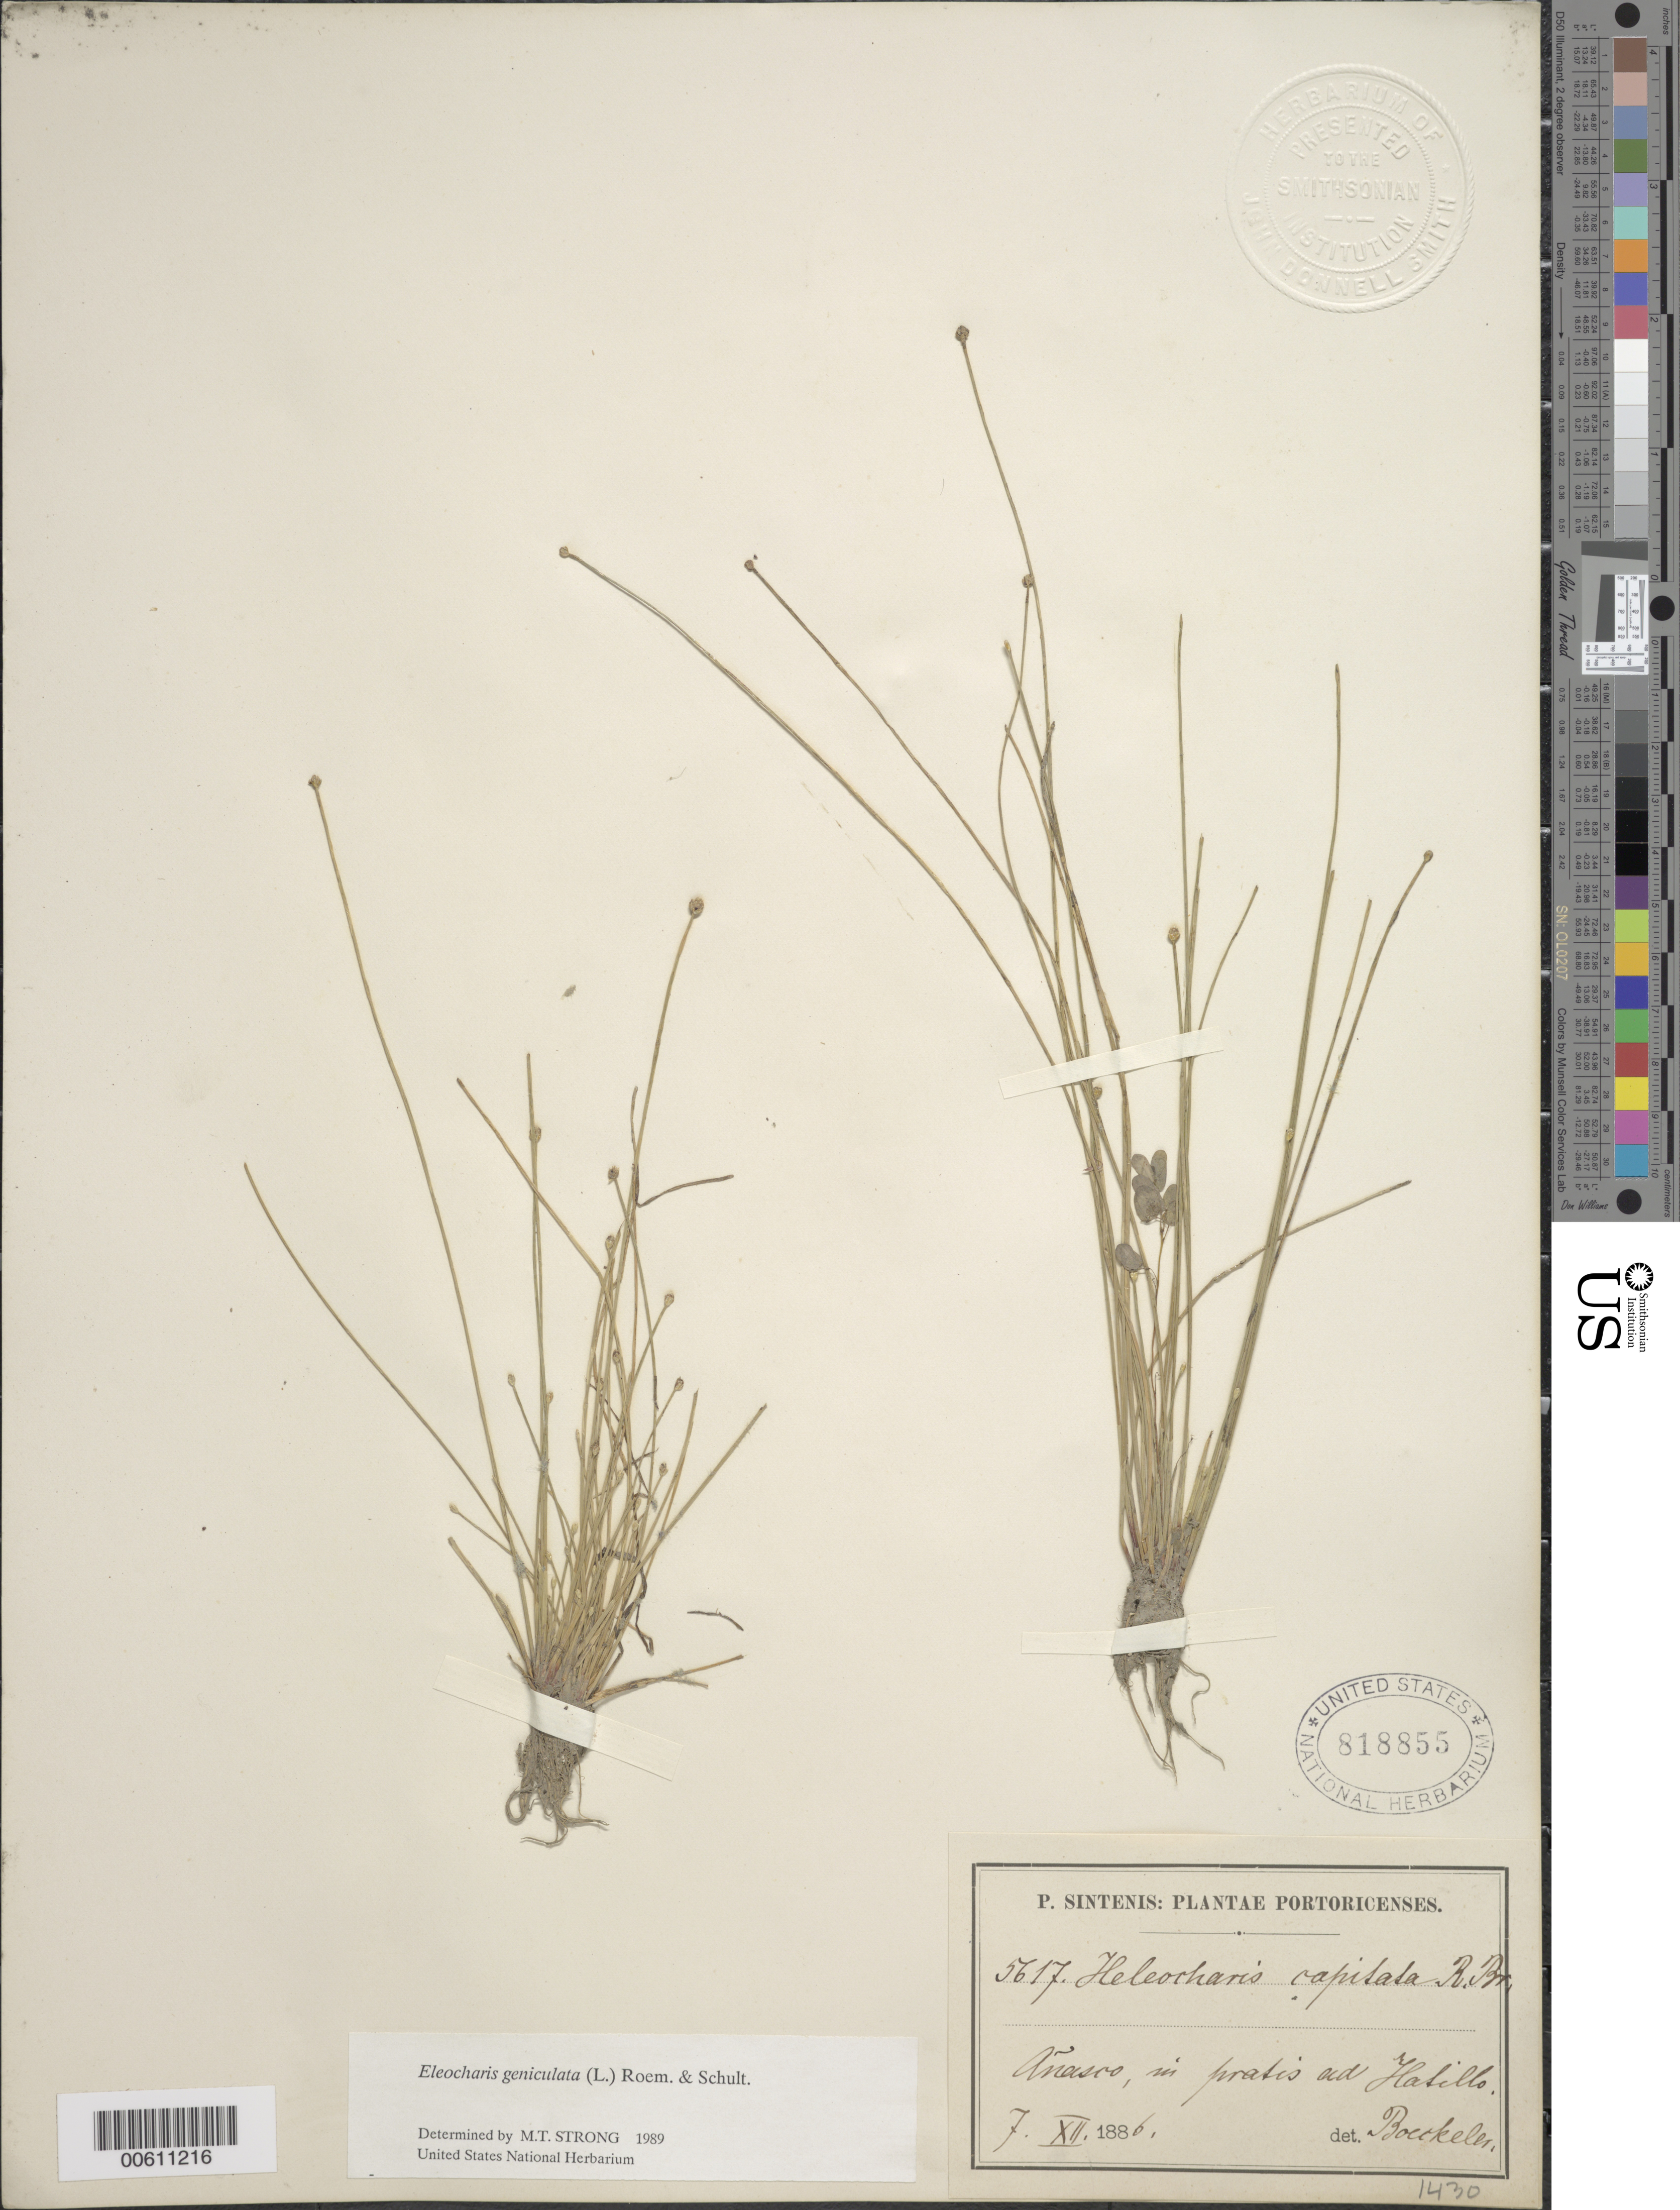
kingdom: Plantae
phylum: Tracheophyta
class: Liliopsida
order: Poales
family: Cyperaceae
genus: Eleocharis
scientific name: Eleocharis geniculata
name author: (L.) Roem. & Schult.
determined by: Strong, M. T., (US), Smithsonian Institution - National Museum of Natural History (UNITED STATES)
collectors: P. Sintenis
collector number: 5617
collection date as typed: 07 Dec 1886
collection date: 1886-12-07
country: Puerto Rico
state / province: Añasco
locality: Añasco.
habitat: In pratis ad Hatillo.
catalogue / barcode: US 818855